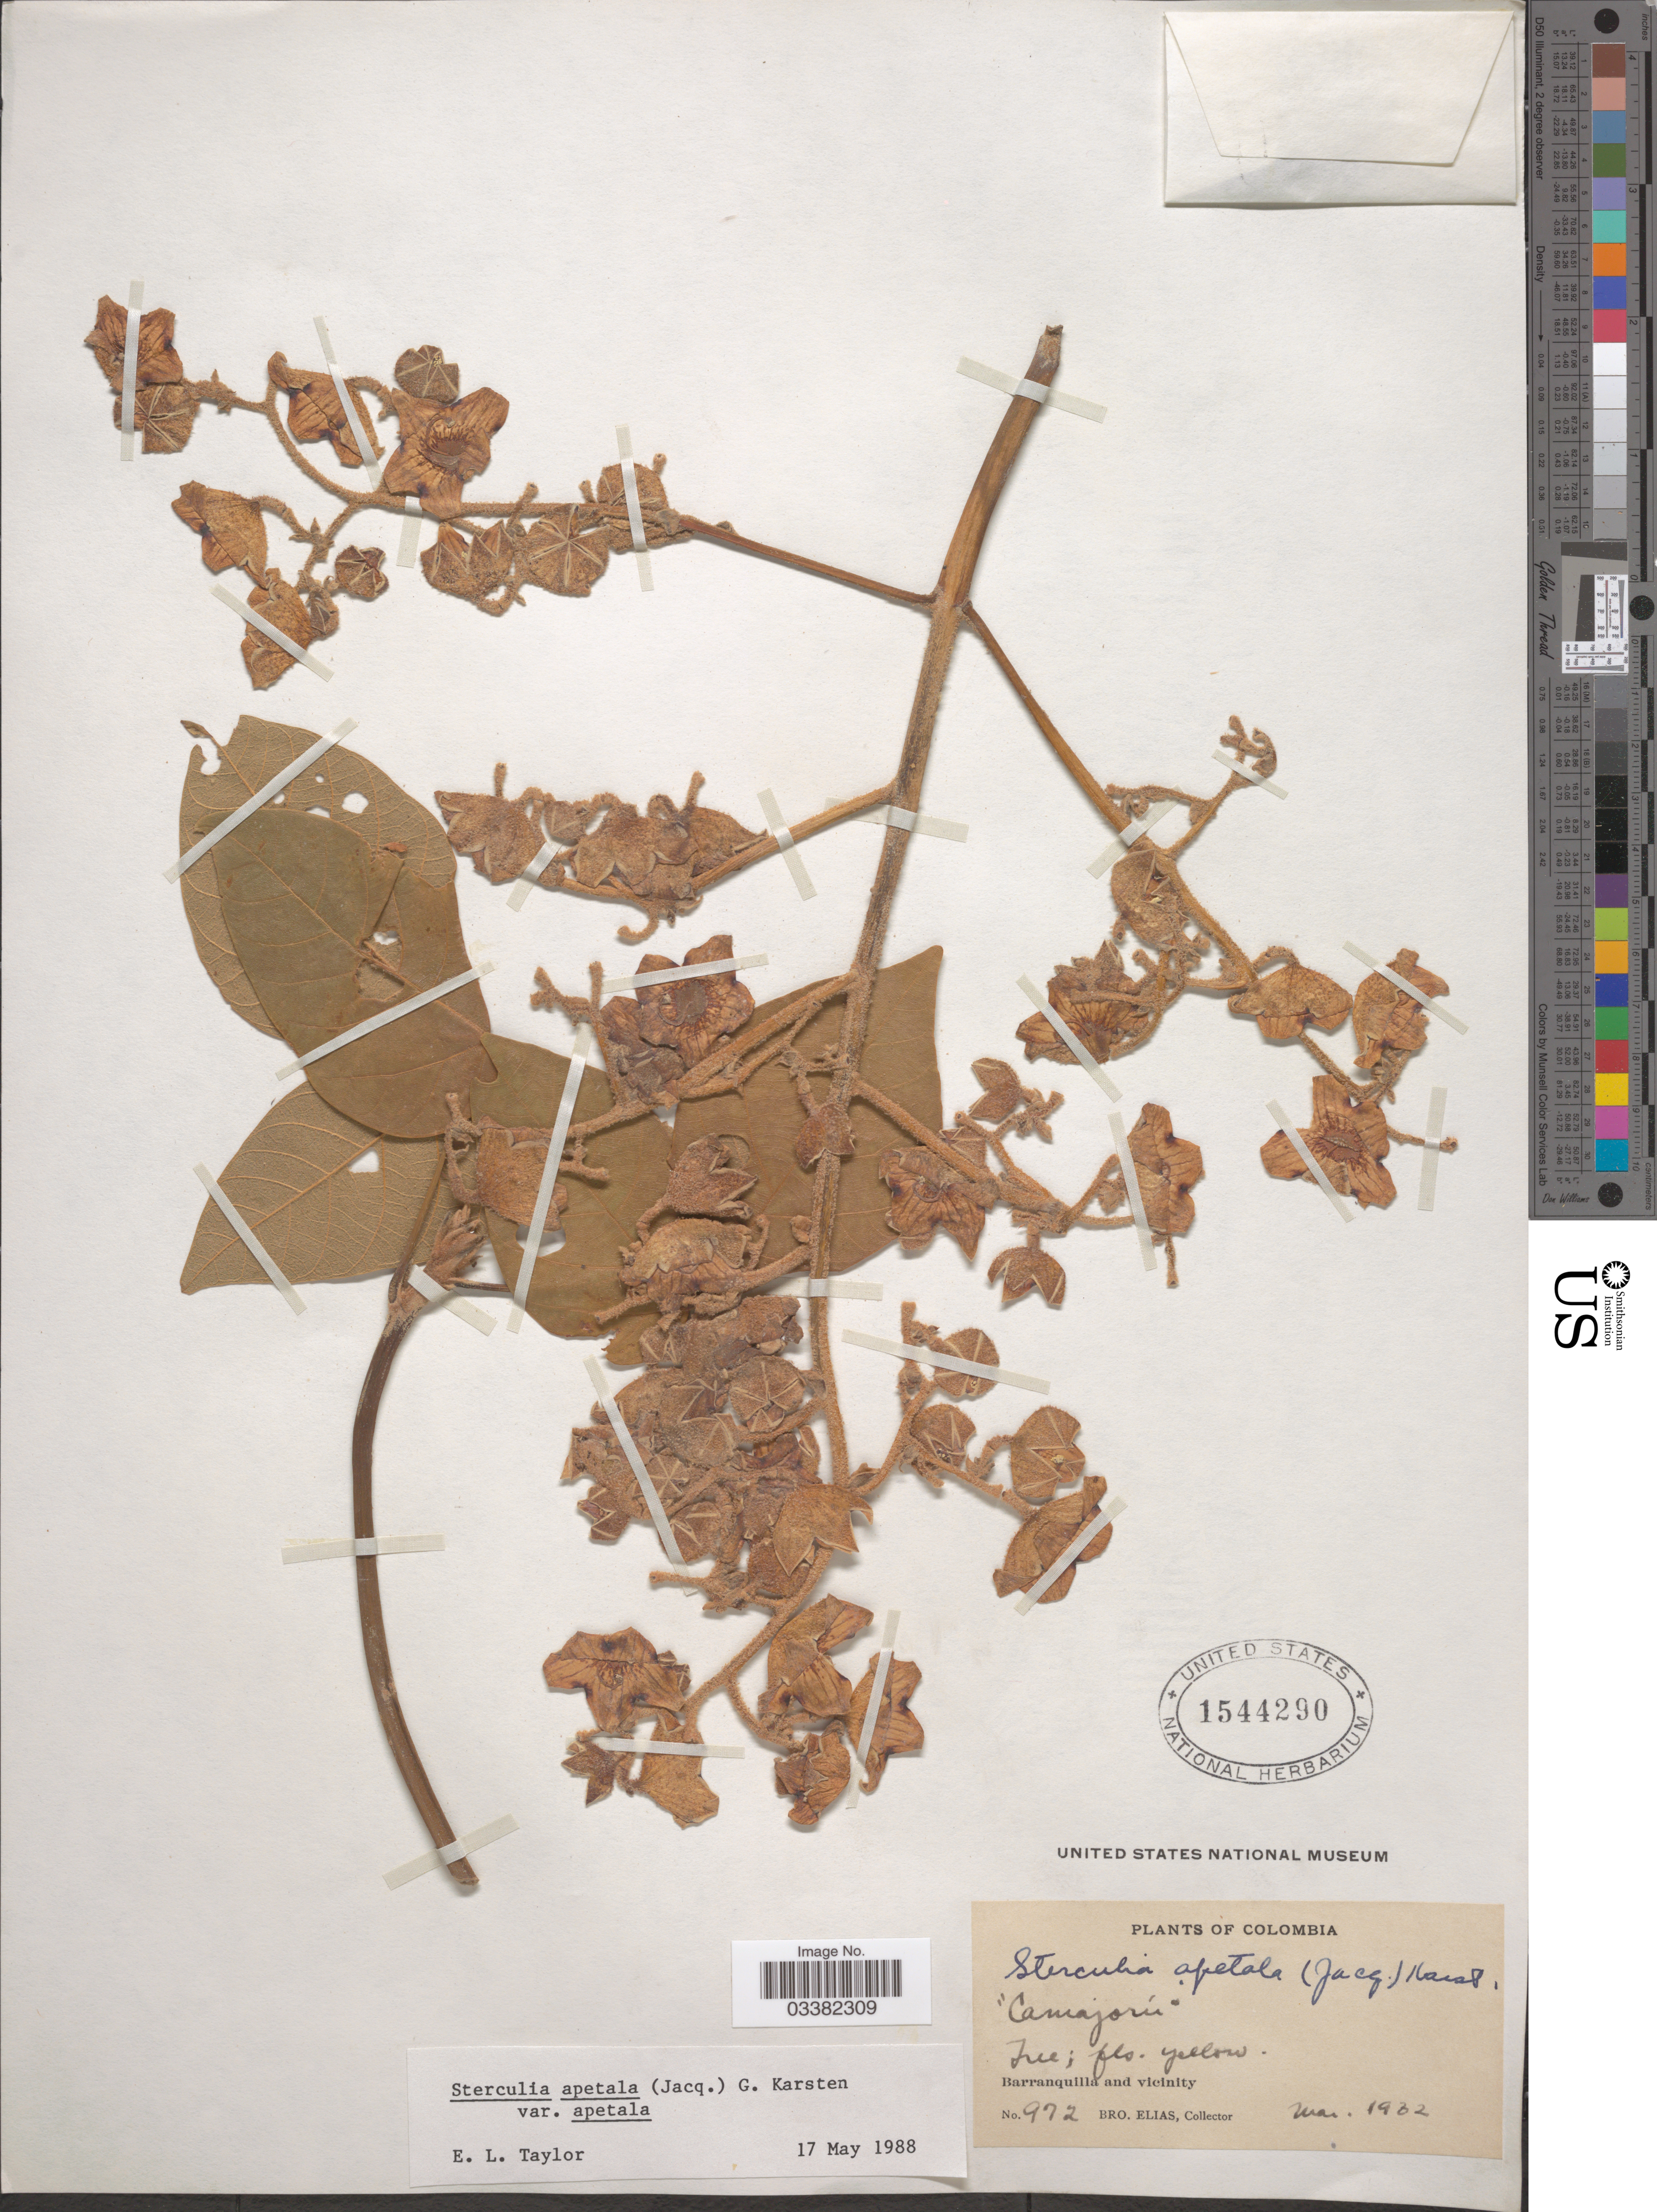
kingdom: Plantae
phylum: Tracheophyta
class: Magnoliopsida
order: Malvales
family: Malvaceae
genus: Sterculia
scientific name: Sterculia apetala var. apetala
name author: (Jacq.) H. Karst.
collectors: Bro. Elias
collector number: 972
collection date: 1932-03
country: Colombia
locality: Barranquilla and vicinity.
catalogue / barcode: US 1544290